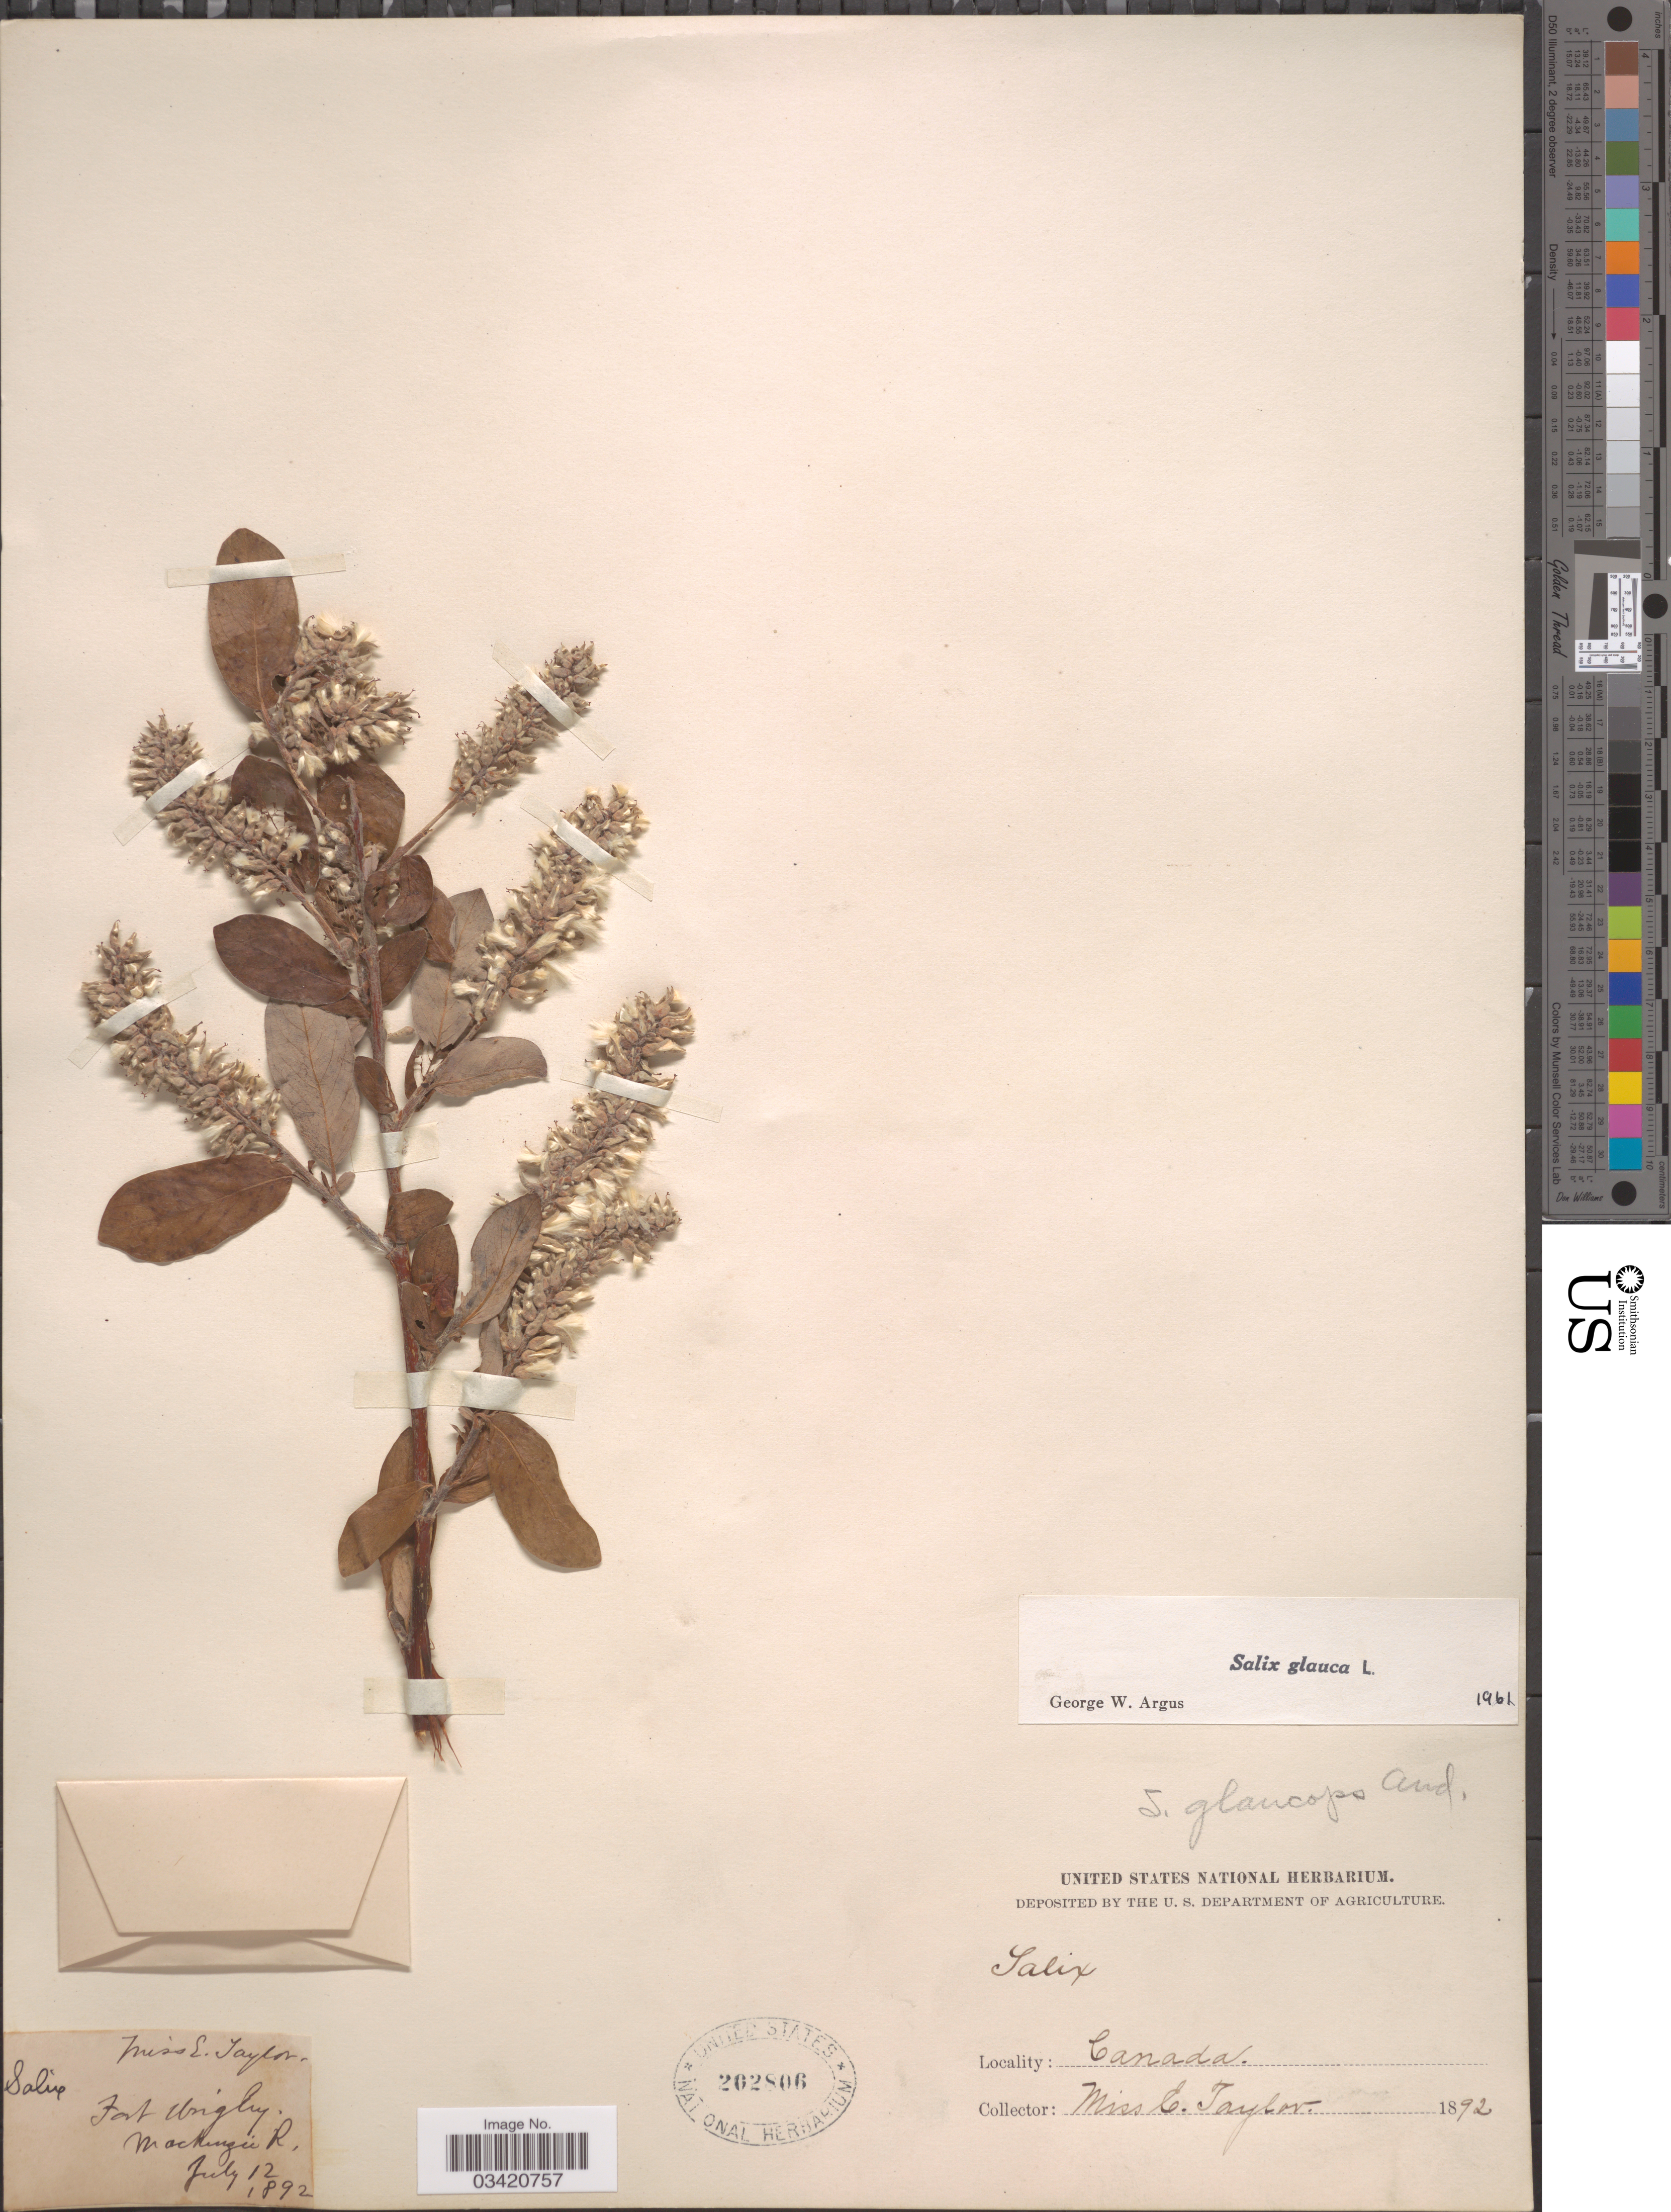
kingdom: Plantae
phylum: Tracheophyta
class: Magnoliopsida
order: Malpighiales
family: Salicaceae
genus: Salix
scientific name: Salix glauca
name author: L.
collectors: E. Taylor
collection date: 1892-07-12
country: Canada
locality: Fort Wrigley. Mackenzie R.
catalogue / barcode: US 202806